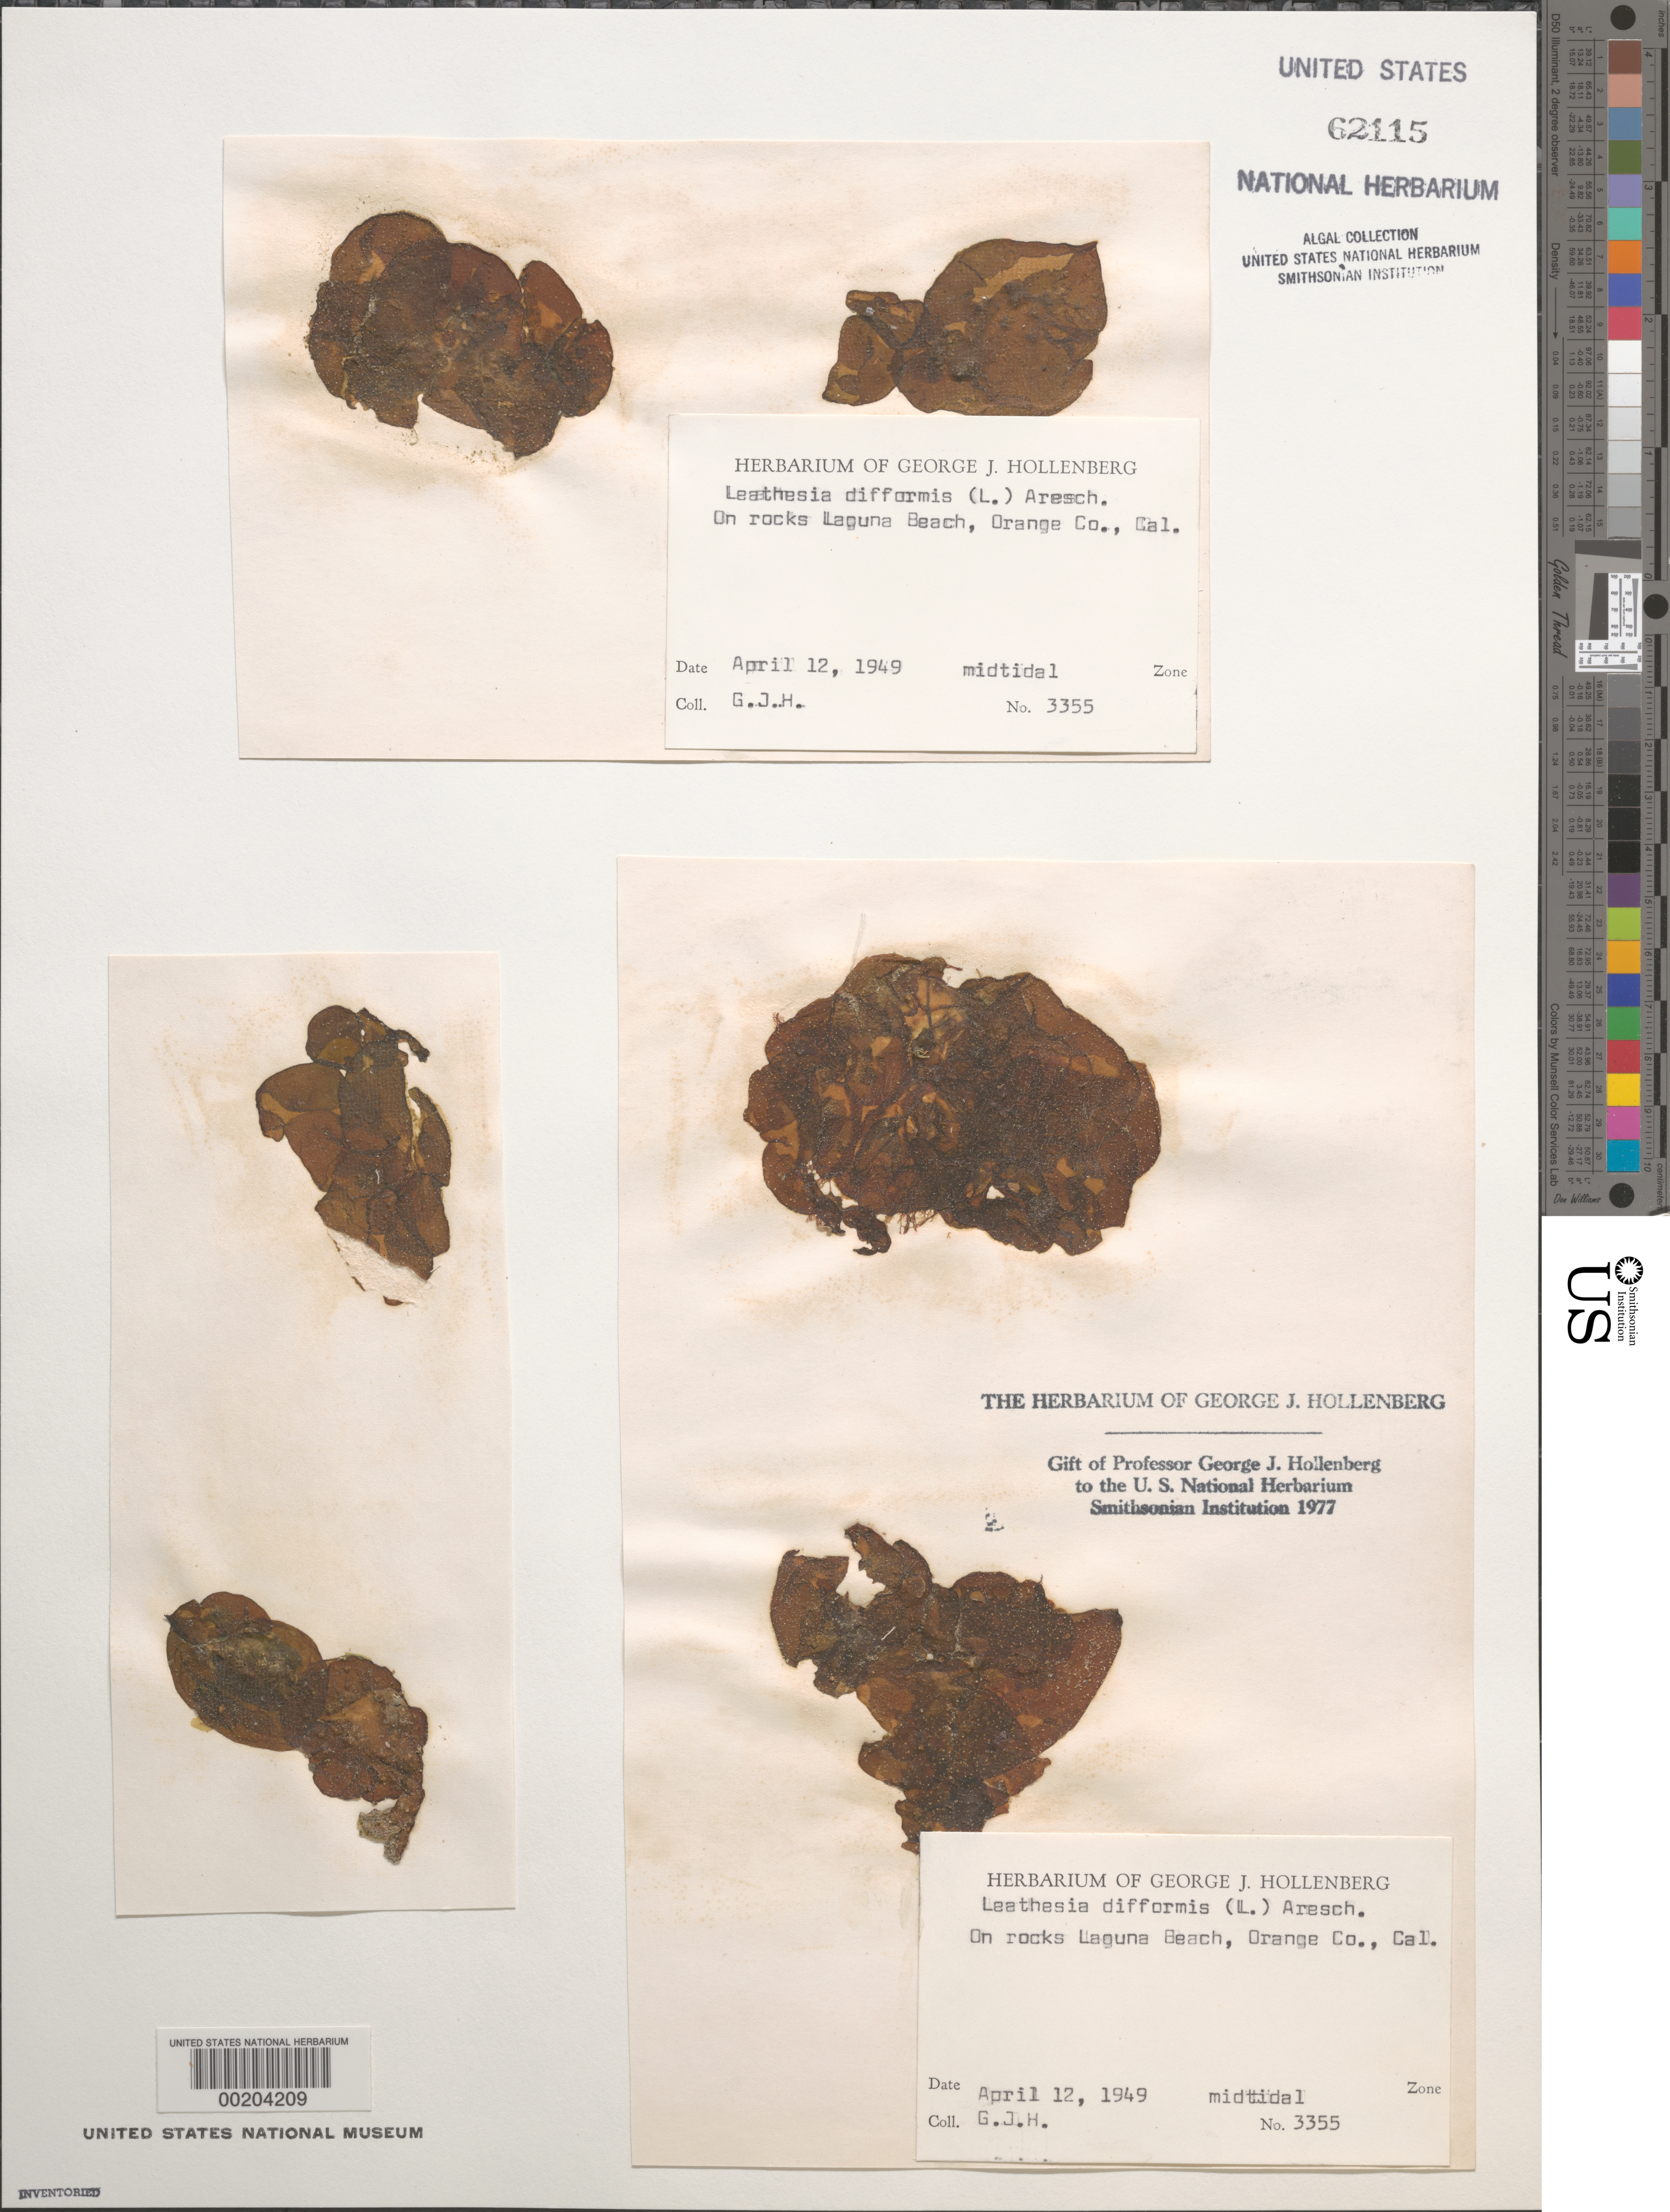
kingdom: Chromista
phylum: Ochrophyta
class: Phaeophyceae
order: Ectocarpales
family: Chordariaceae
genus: Leathesia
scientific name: Leathesia difformis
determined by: Hollenberg, George J.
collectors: G. Hollenberg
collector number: GJH 3355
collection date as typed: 12 Apr 1949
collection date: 1949-04-12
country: United States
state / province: California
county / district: Orange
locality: Laguna Beach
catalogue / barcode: US 62115